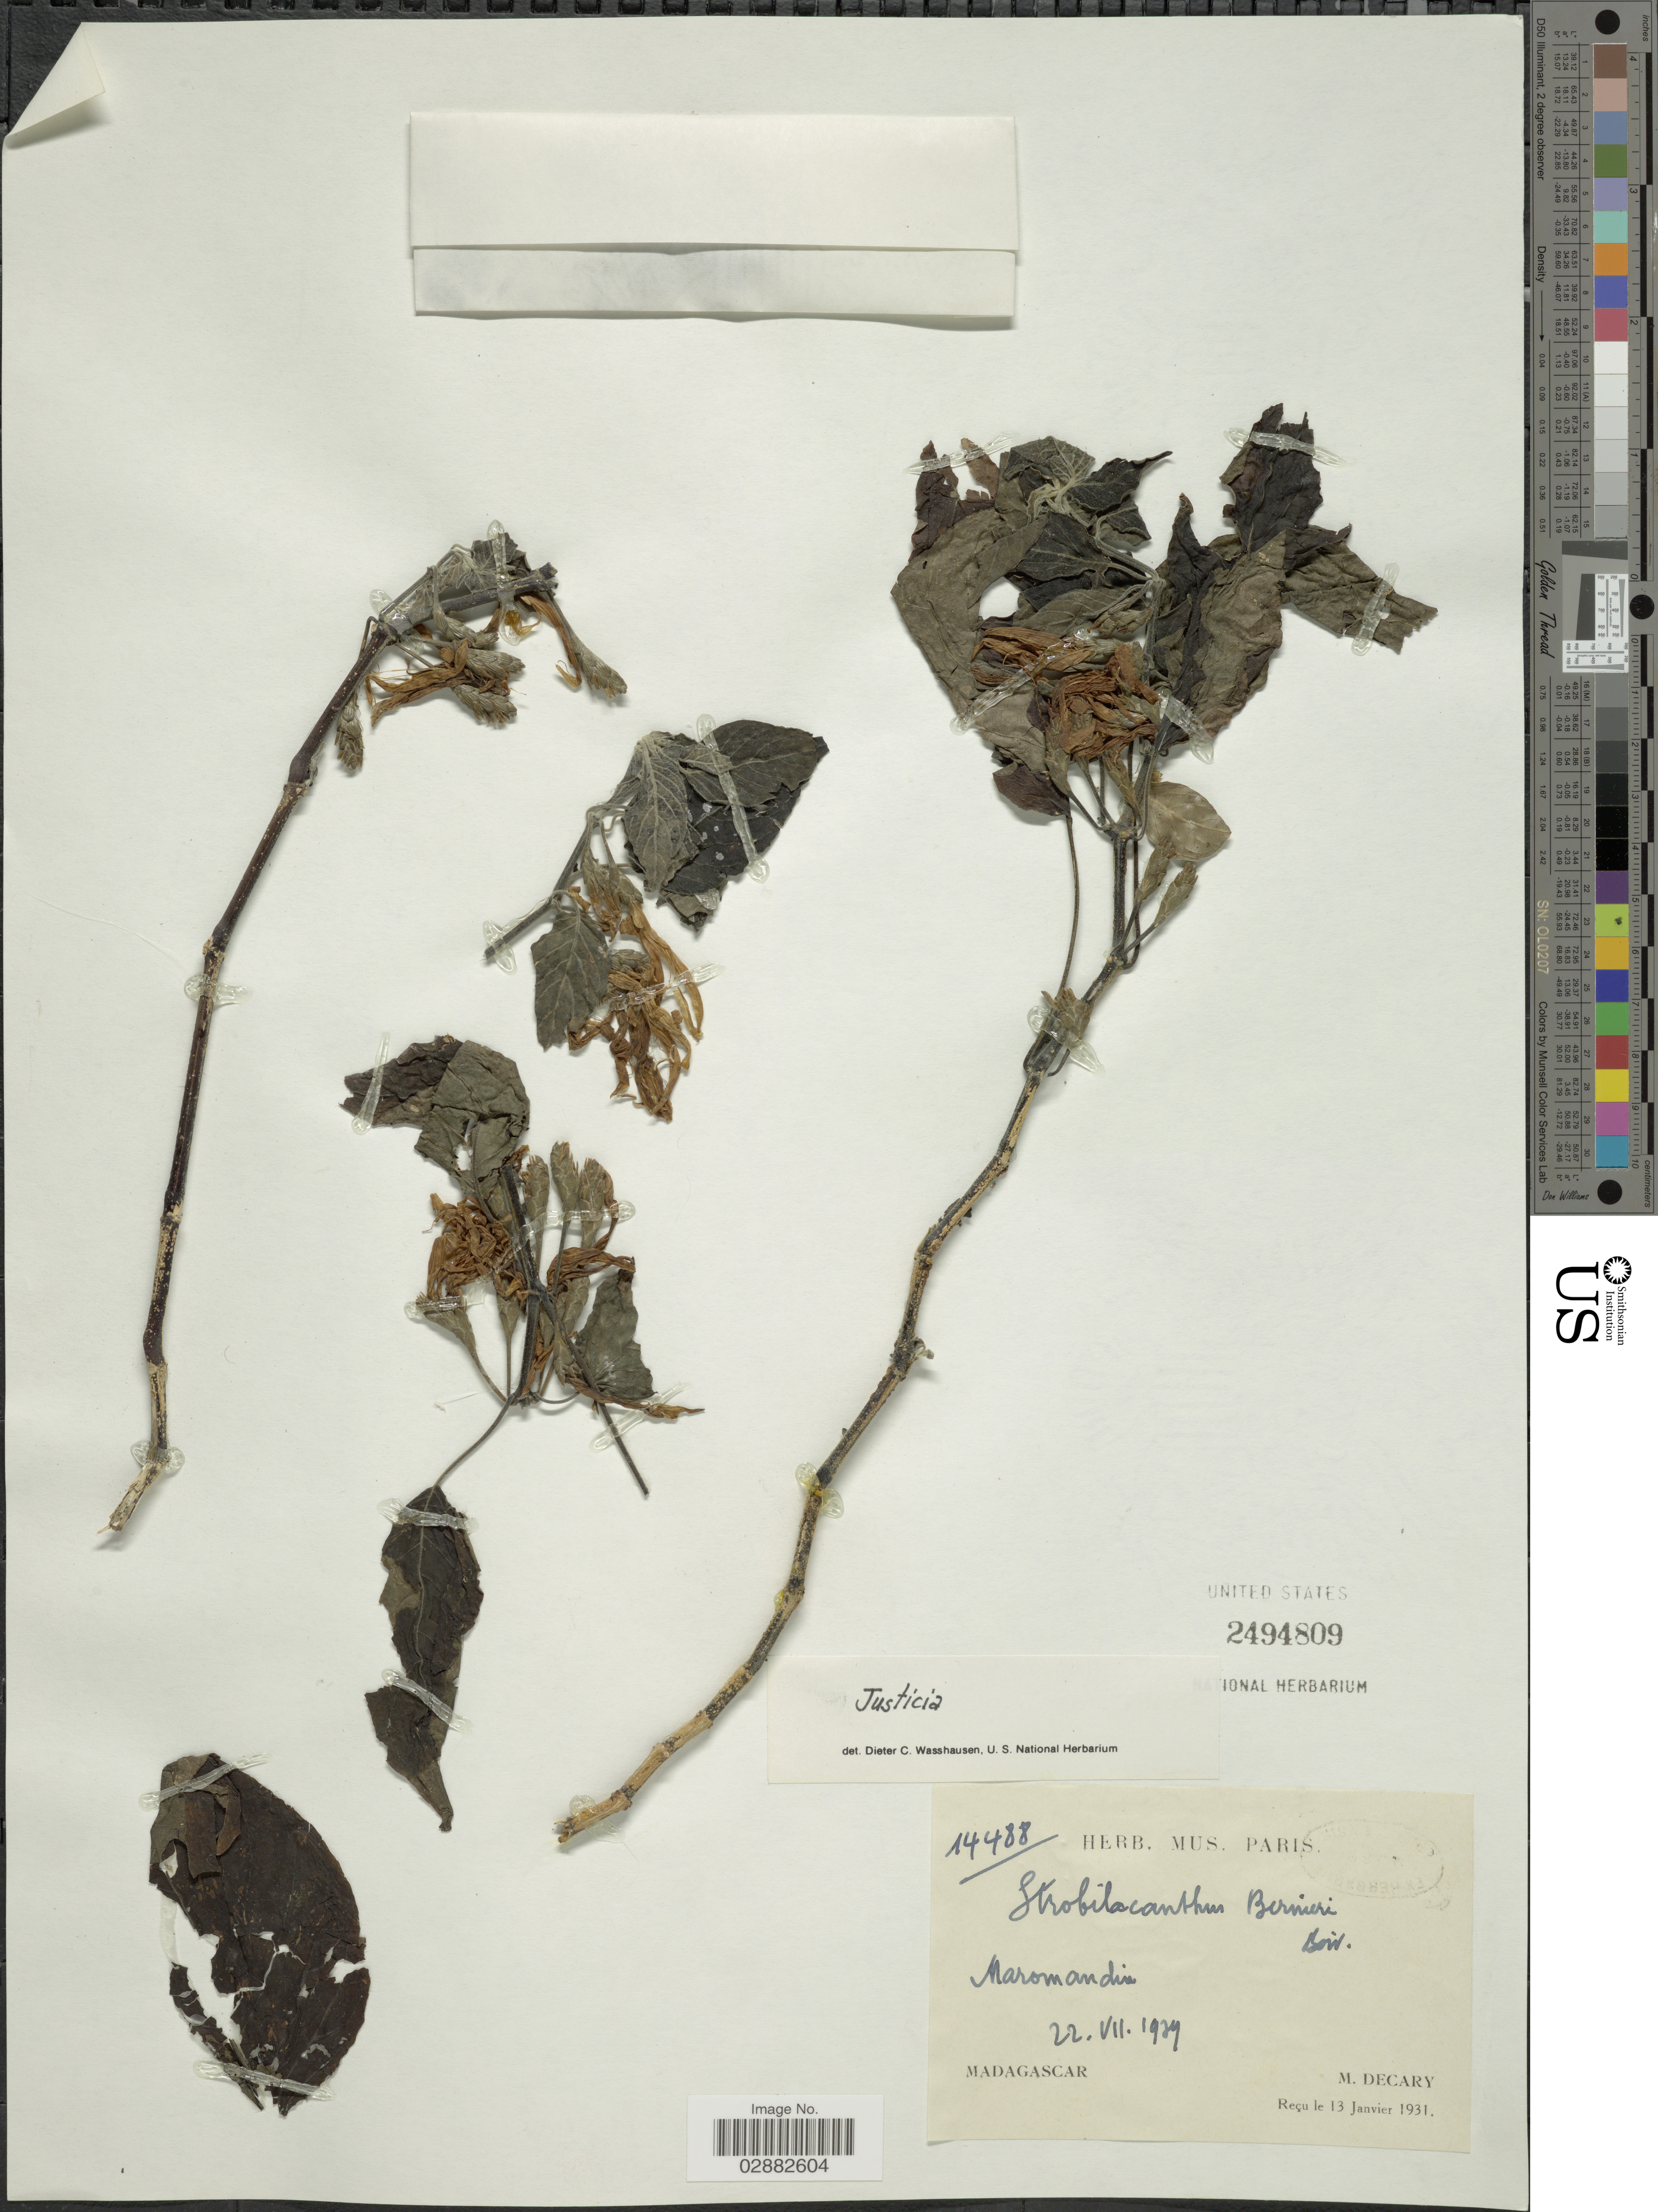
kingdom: Plantae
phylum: Tracheophyta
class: Magnoliopsida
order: Lamiales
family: Acanthaceae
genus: Justicia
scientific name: Justicia sp.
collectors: R. Decary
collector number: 14488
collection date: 1929-07-22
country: Madagascar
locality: Maromandia.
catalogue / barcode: US 2494809